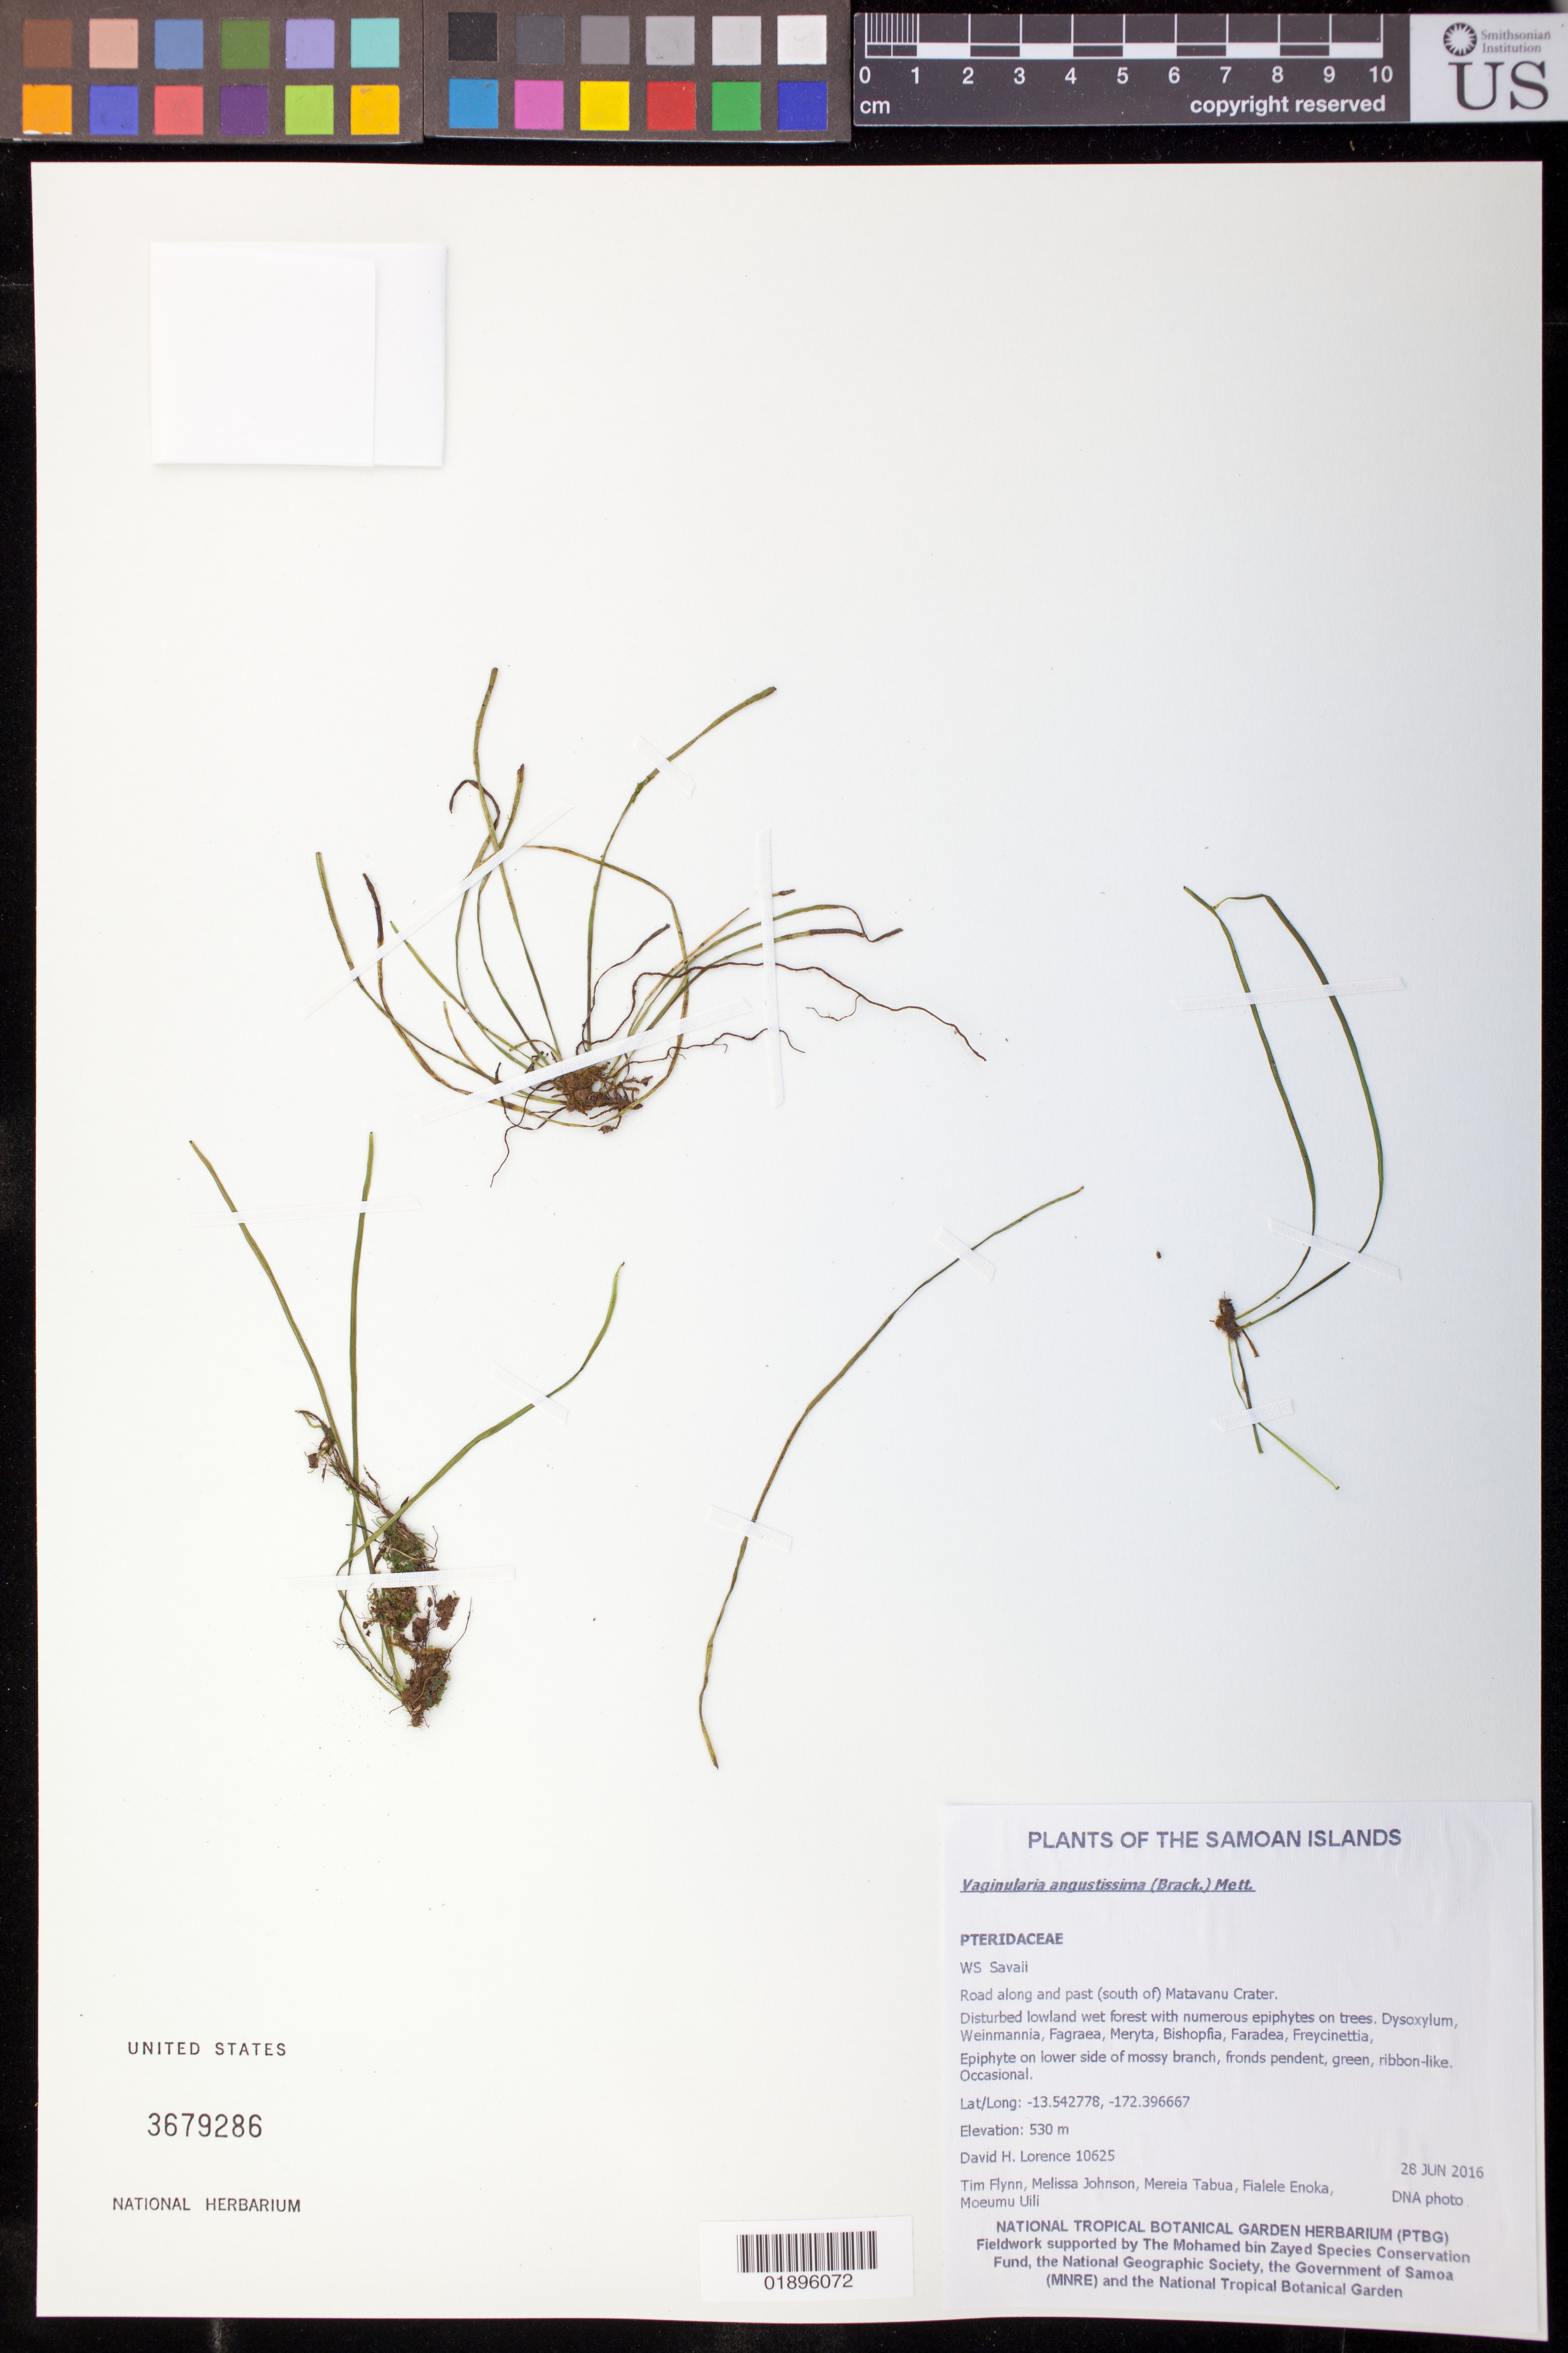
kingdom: Plantae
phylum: Tracheophyta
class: Polypodiopsida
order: Polypodiales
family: Pteridaceae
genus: Vaginularia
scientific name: Vaginularia angustissima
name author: (Brack.) Mett.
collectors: D. Lorence, T. W. Flynn, M. Johnson, M. Tabua, F. Enoka & M. Uili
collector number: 10625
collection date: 2016-06-28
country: Samoa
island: Savai'i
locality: Road along and past (south of) Matavanu Crater.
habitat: Disturbed lowland wet forest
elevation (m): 530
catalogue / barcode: US 3679286